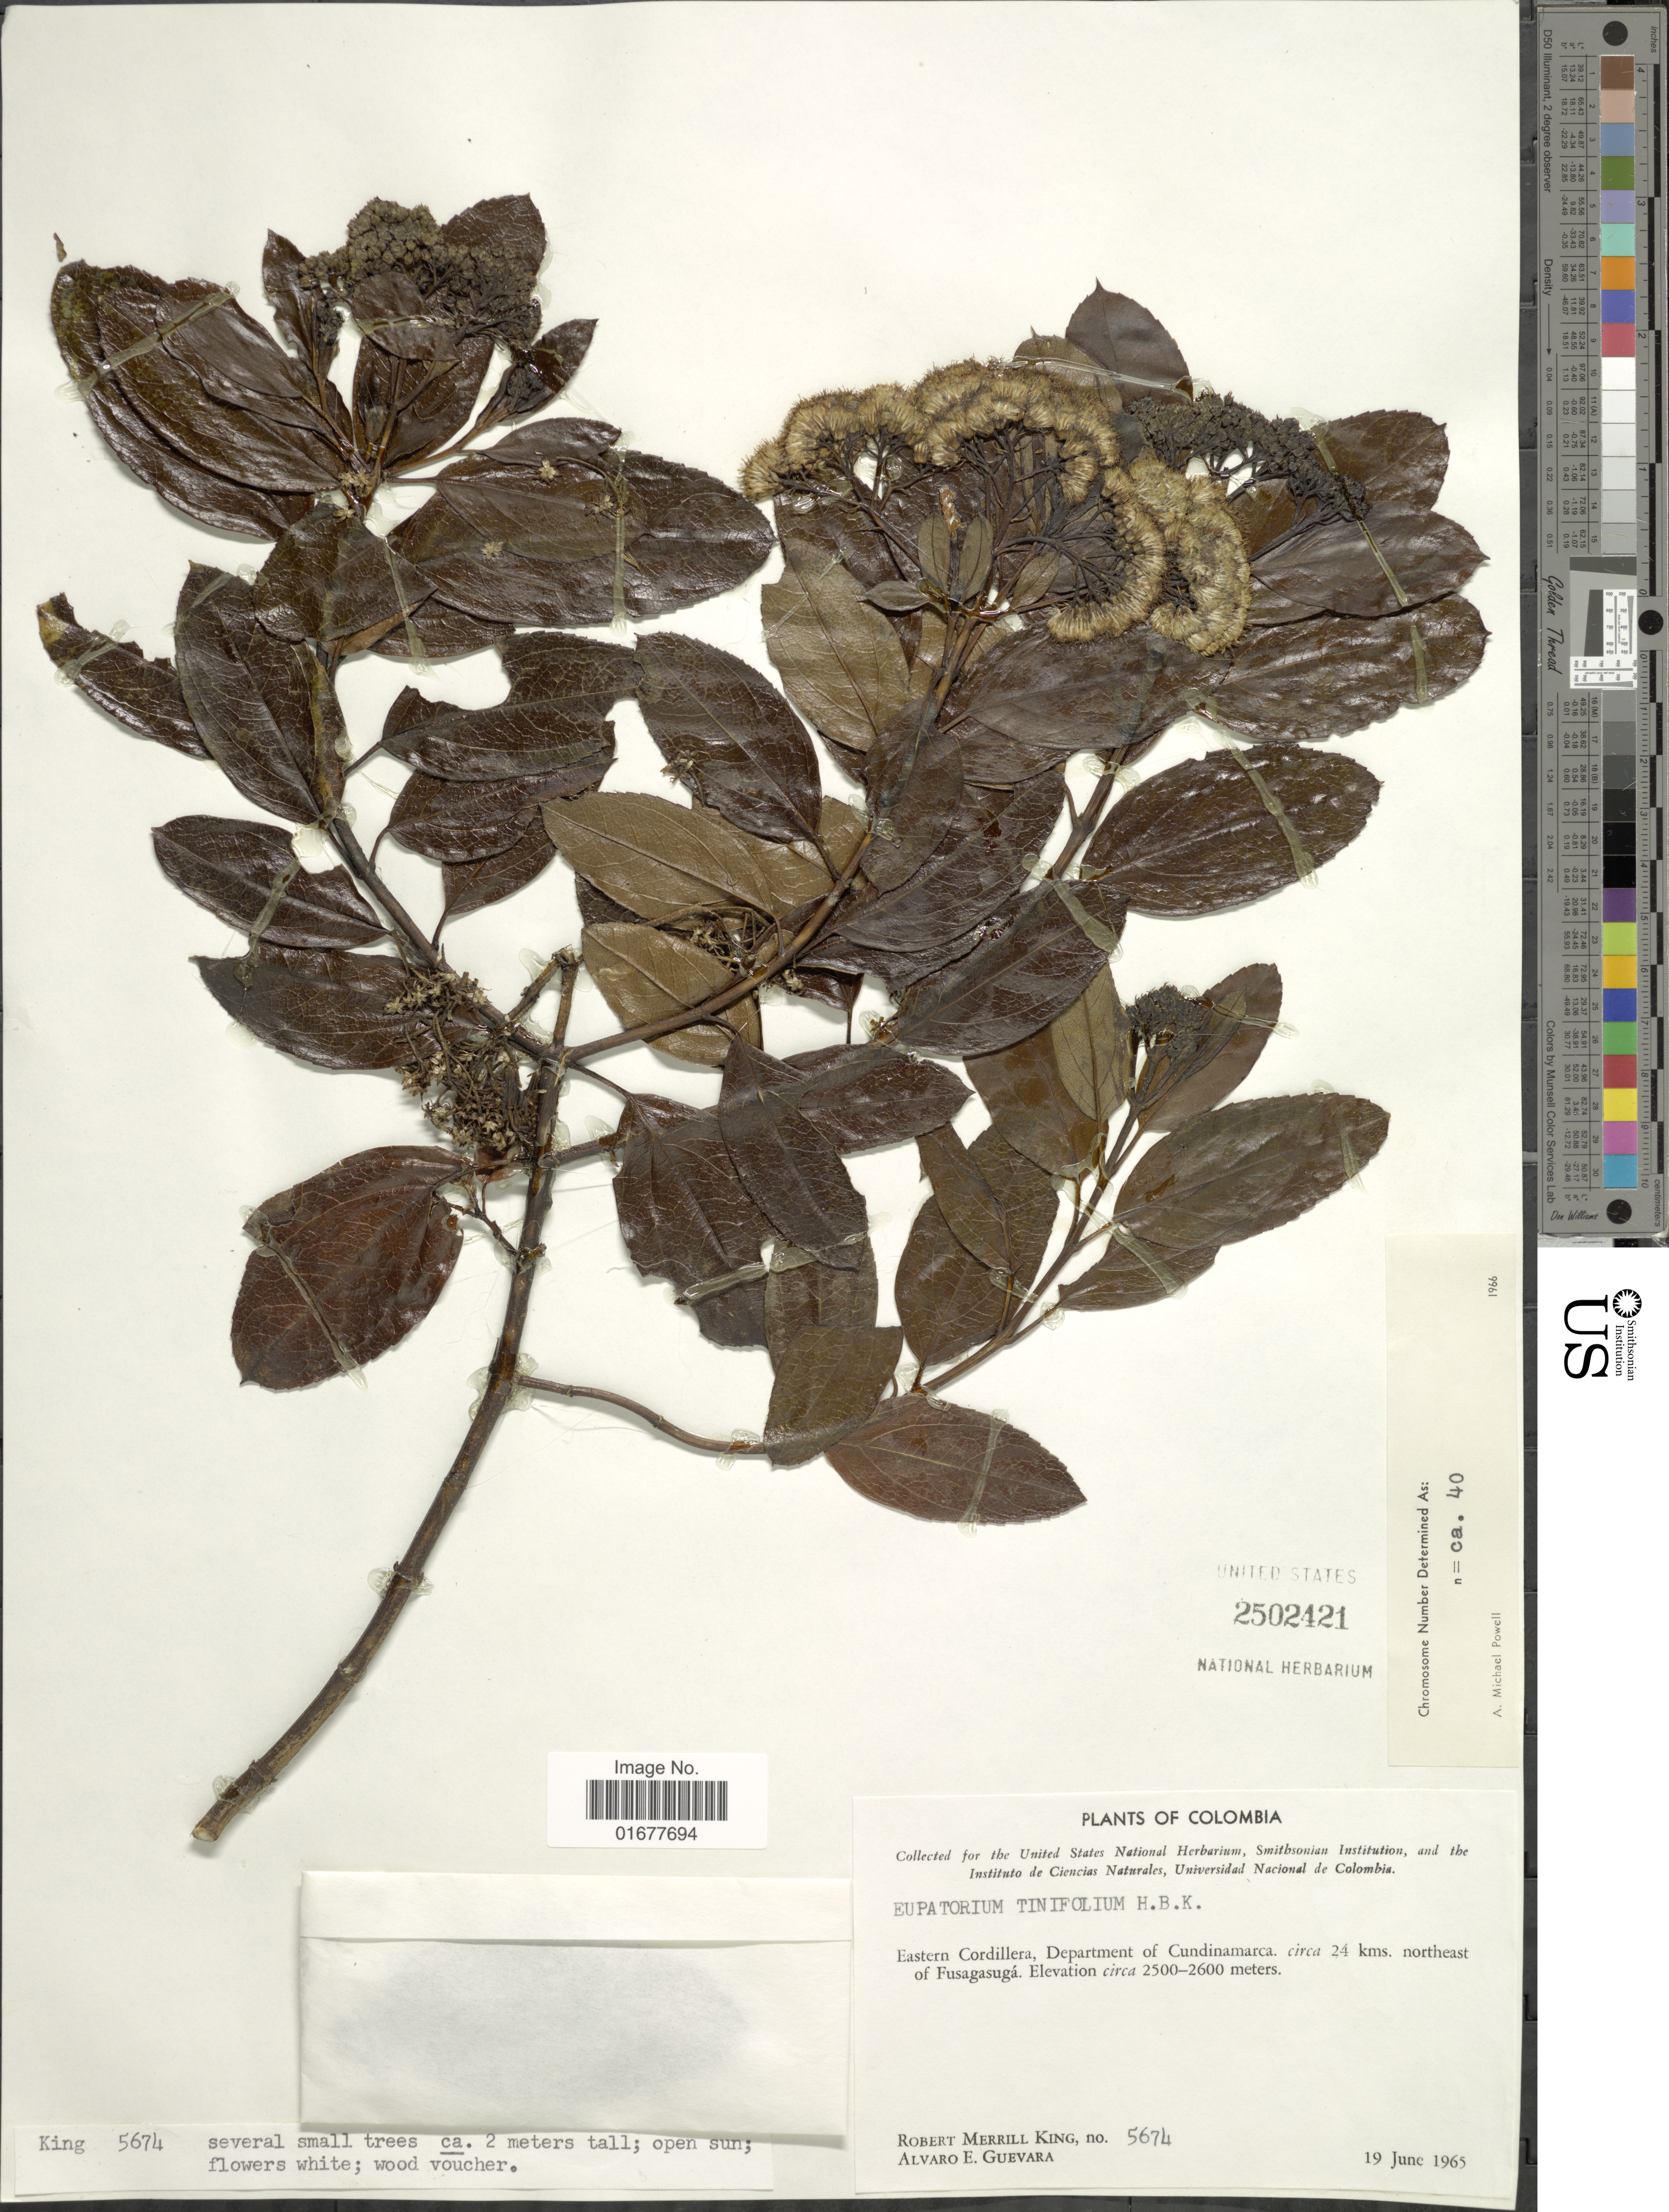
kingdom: Plantae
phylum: Tracheophyta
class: Magnoliopsida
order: Asterales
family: Asteraceae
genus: Ageratina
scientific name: Ageratina tinifolia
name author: (Kunth) R.M. King & H. Rob.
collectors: R. M. King & A. E. Guevara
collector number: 5674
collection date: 1965-06-19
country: Colombia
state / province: Cundinamarca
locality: Eastern Cordillera, circa 24 kms. northeast of Fusagasuga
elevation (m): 2500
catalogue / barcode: US 2502421